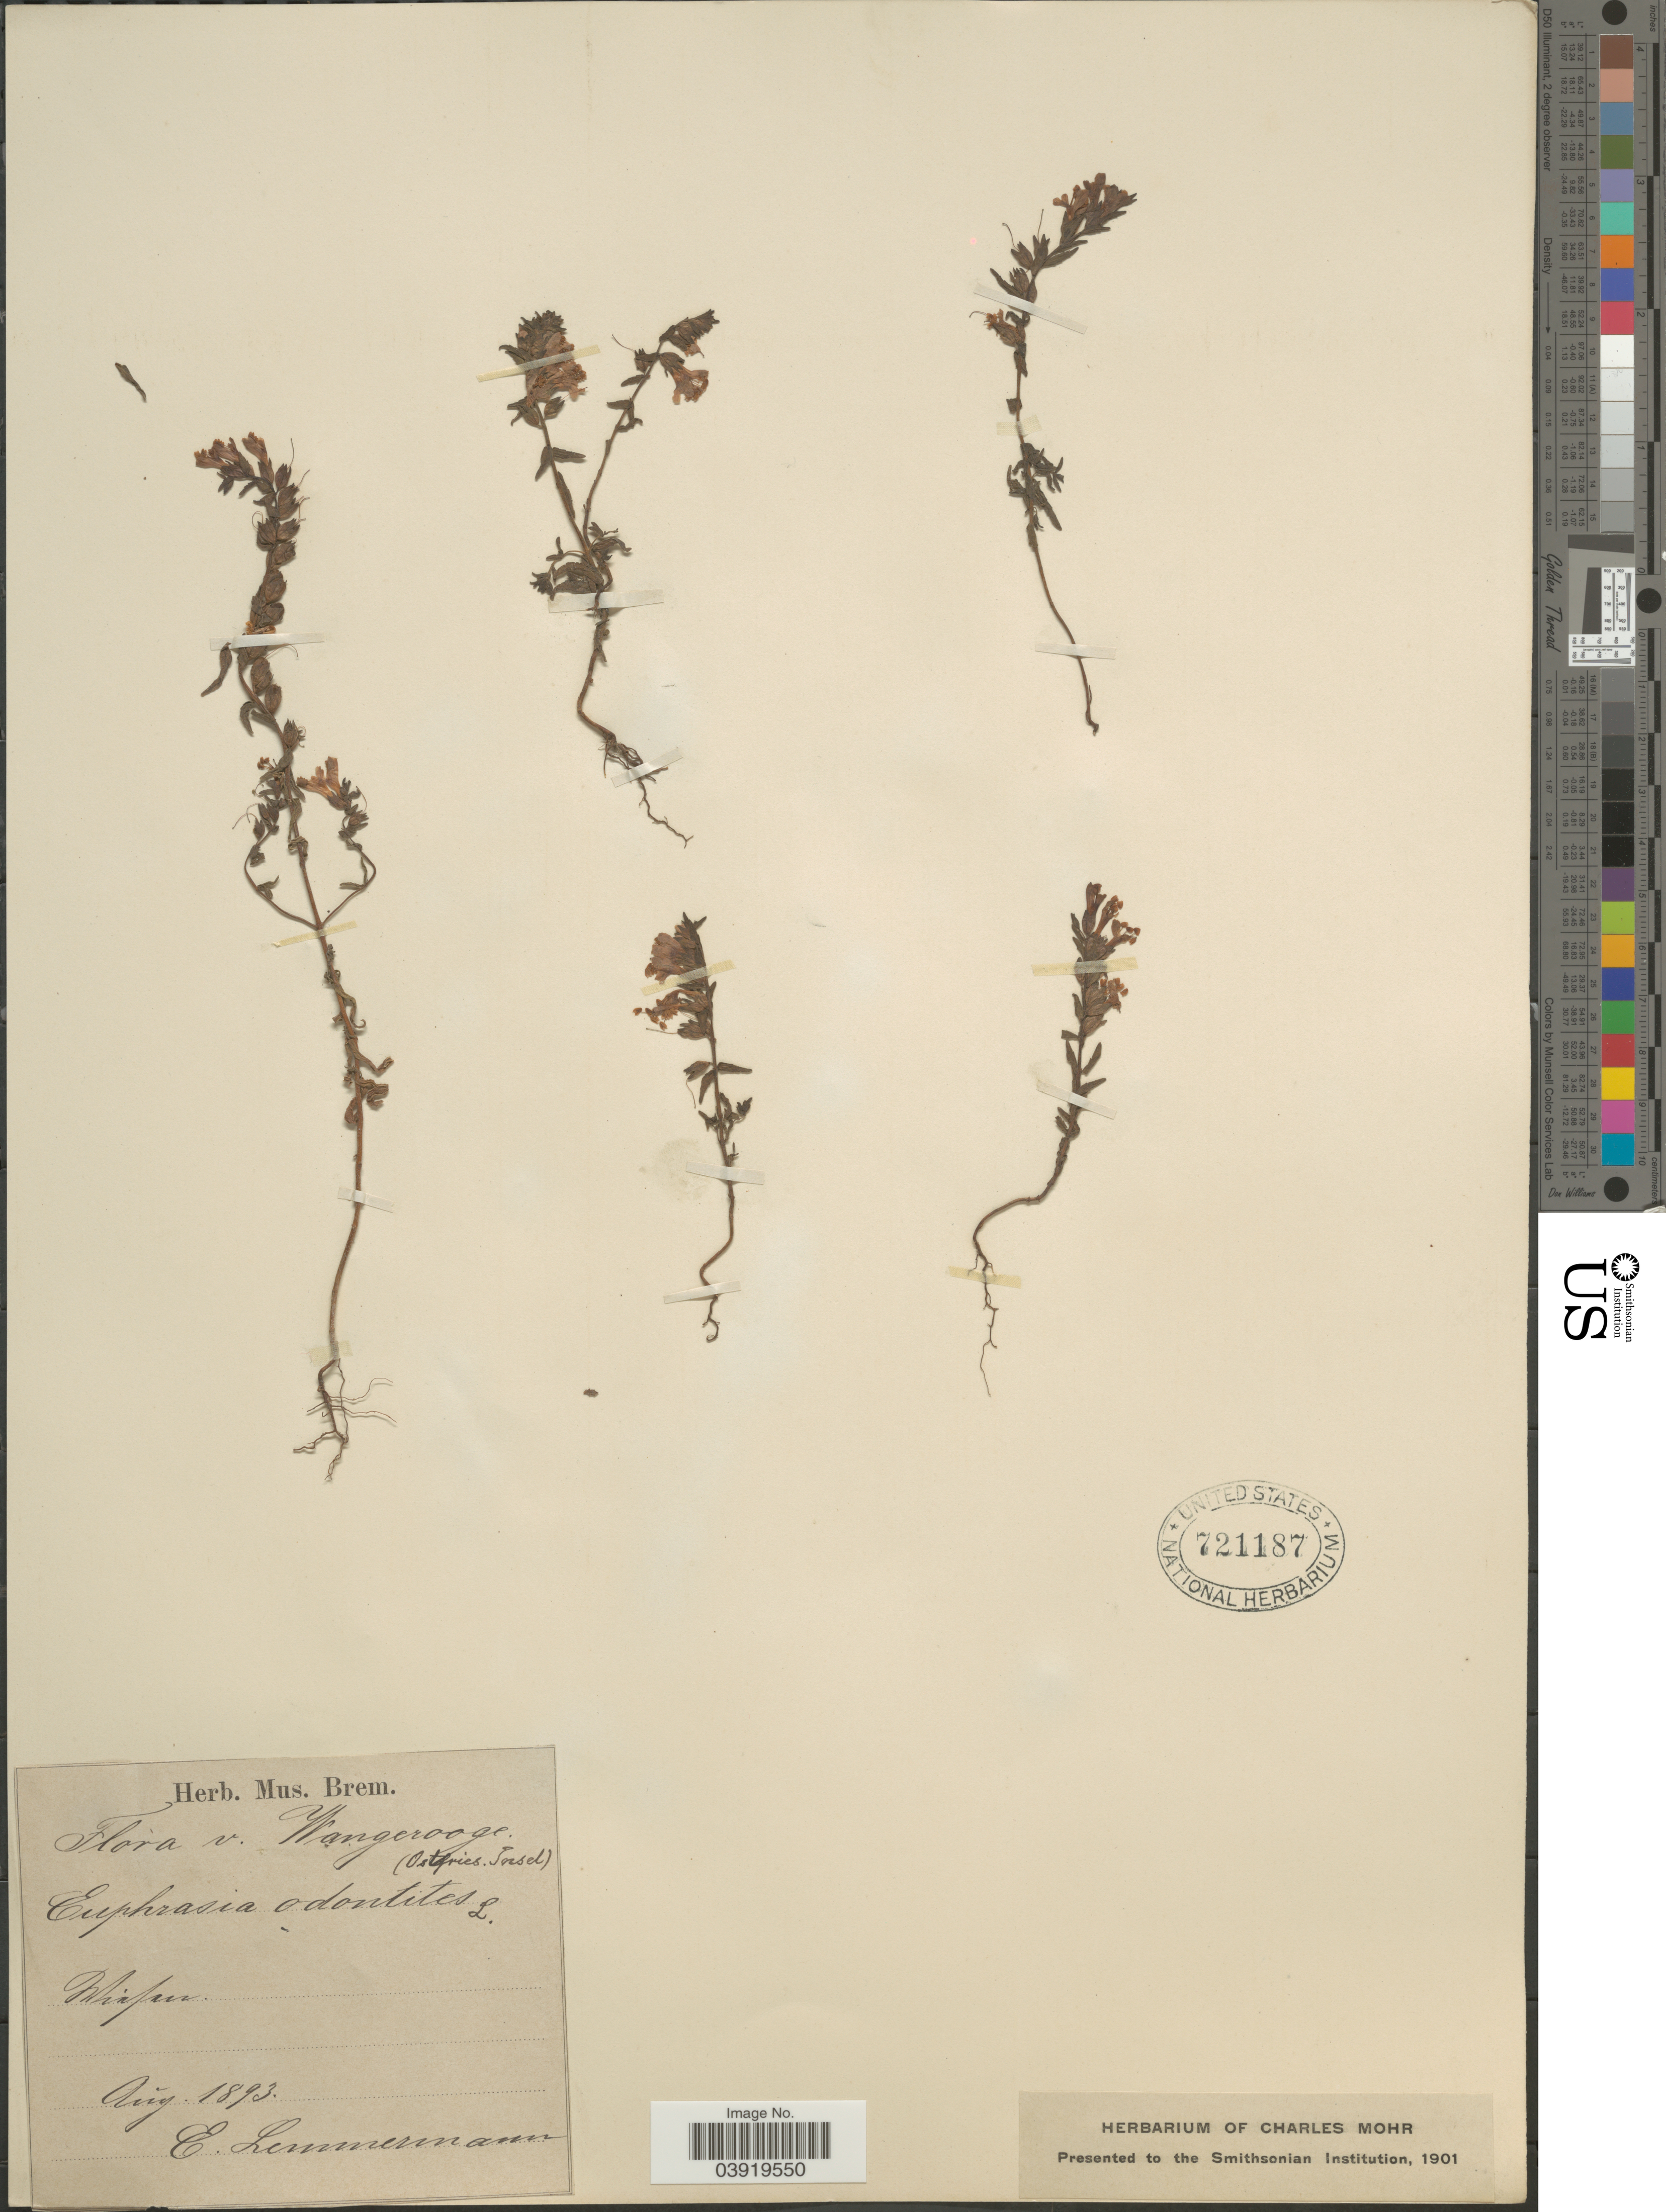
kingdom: Plantae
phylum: Tracheophyta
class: Magnoliopsida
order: Lamiales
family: Orobanchaceae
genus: Euphrasia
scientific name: Euphrasia officinalis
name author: L.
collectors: E. Lemmermann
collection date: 1893-08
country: Germany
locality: Wangerooge. (Ostfries. Insel). Blipun [interpreted].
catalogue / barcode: US 721187